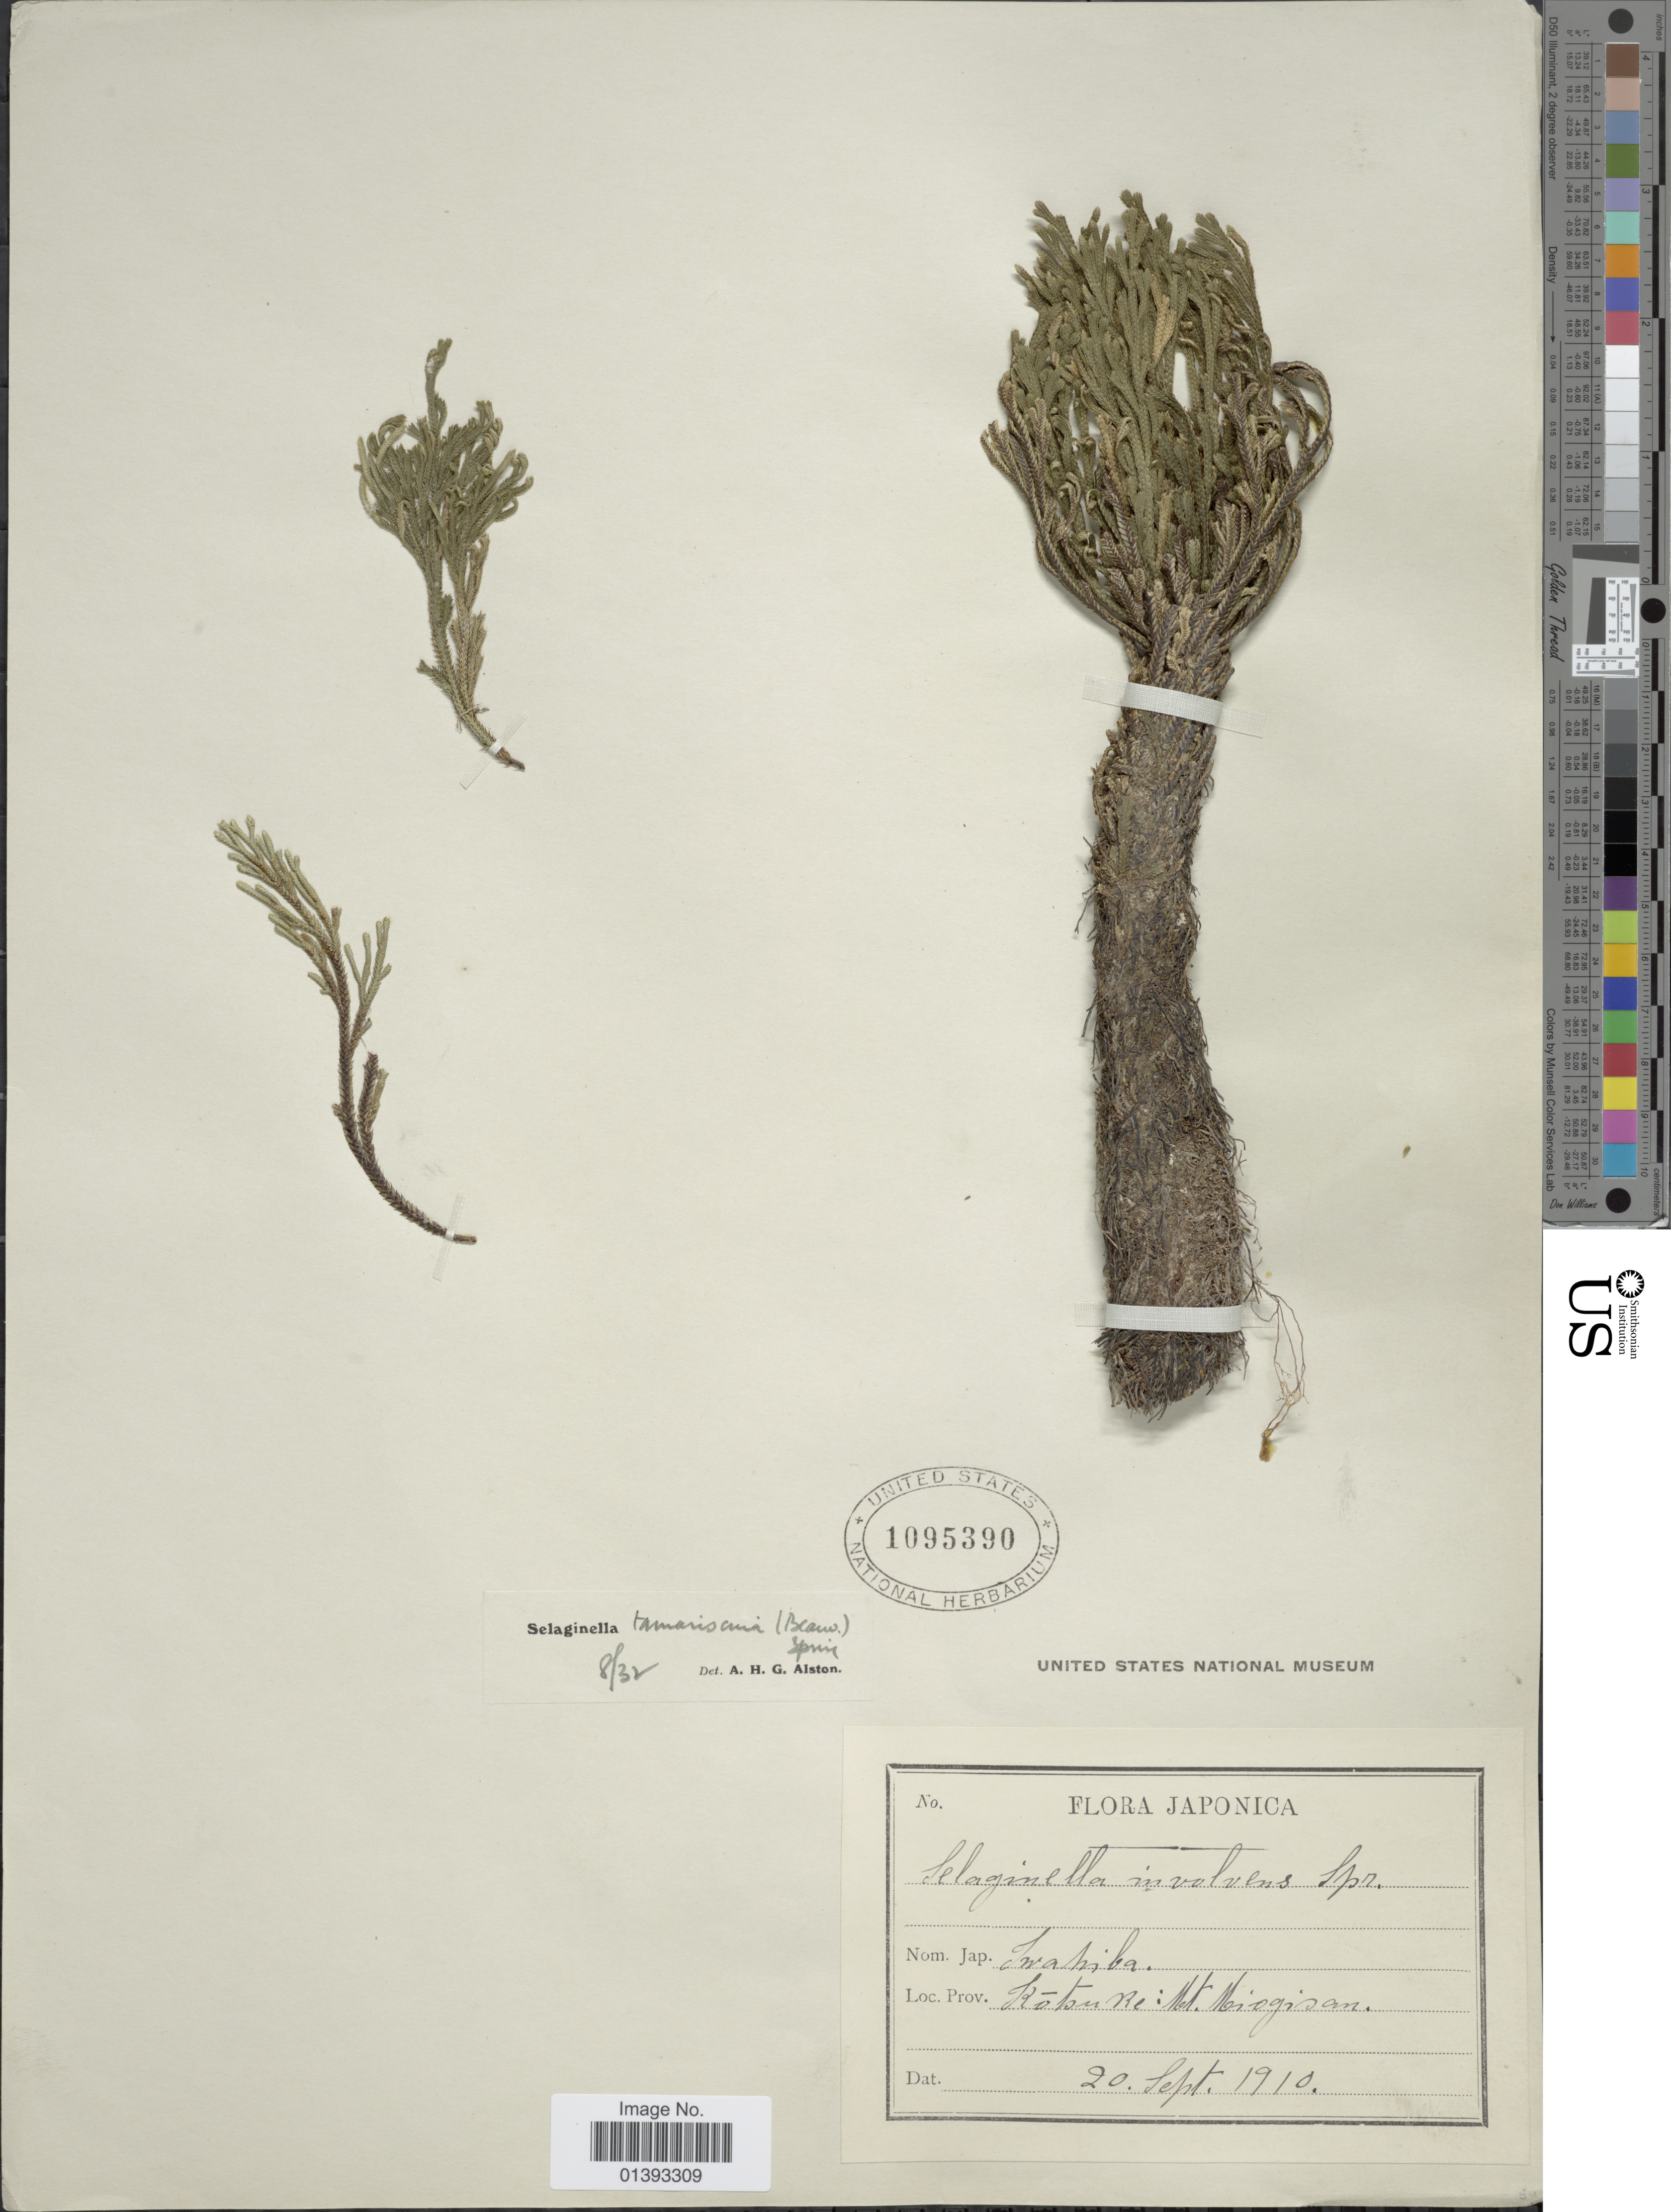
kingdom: Plantae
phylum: Tracheophyta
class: Lycopodiopsida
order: Selaginellales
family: Selaginellaceae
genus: Selaginella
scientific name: Selaginella tamariscina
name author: (P. Beauv.) Spring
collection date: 1910-09-20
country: Japan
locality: Kotsuke, Mt. Miogisan.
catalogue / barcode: US 1095390